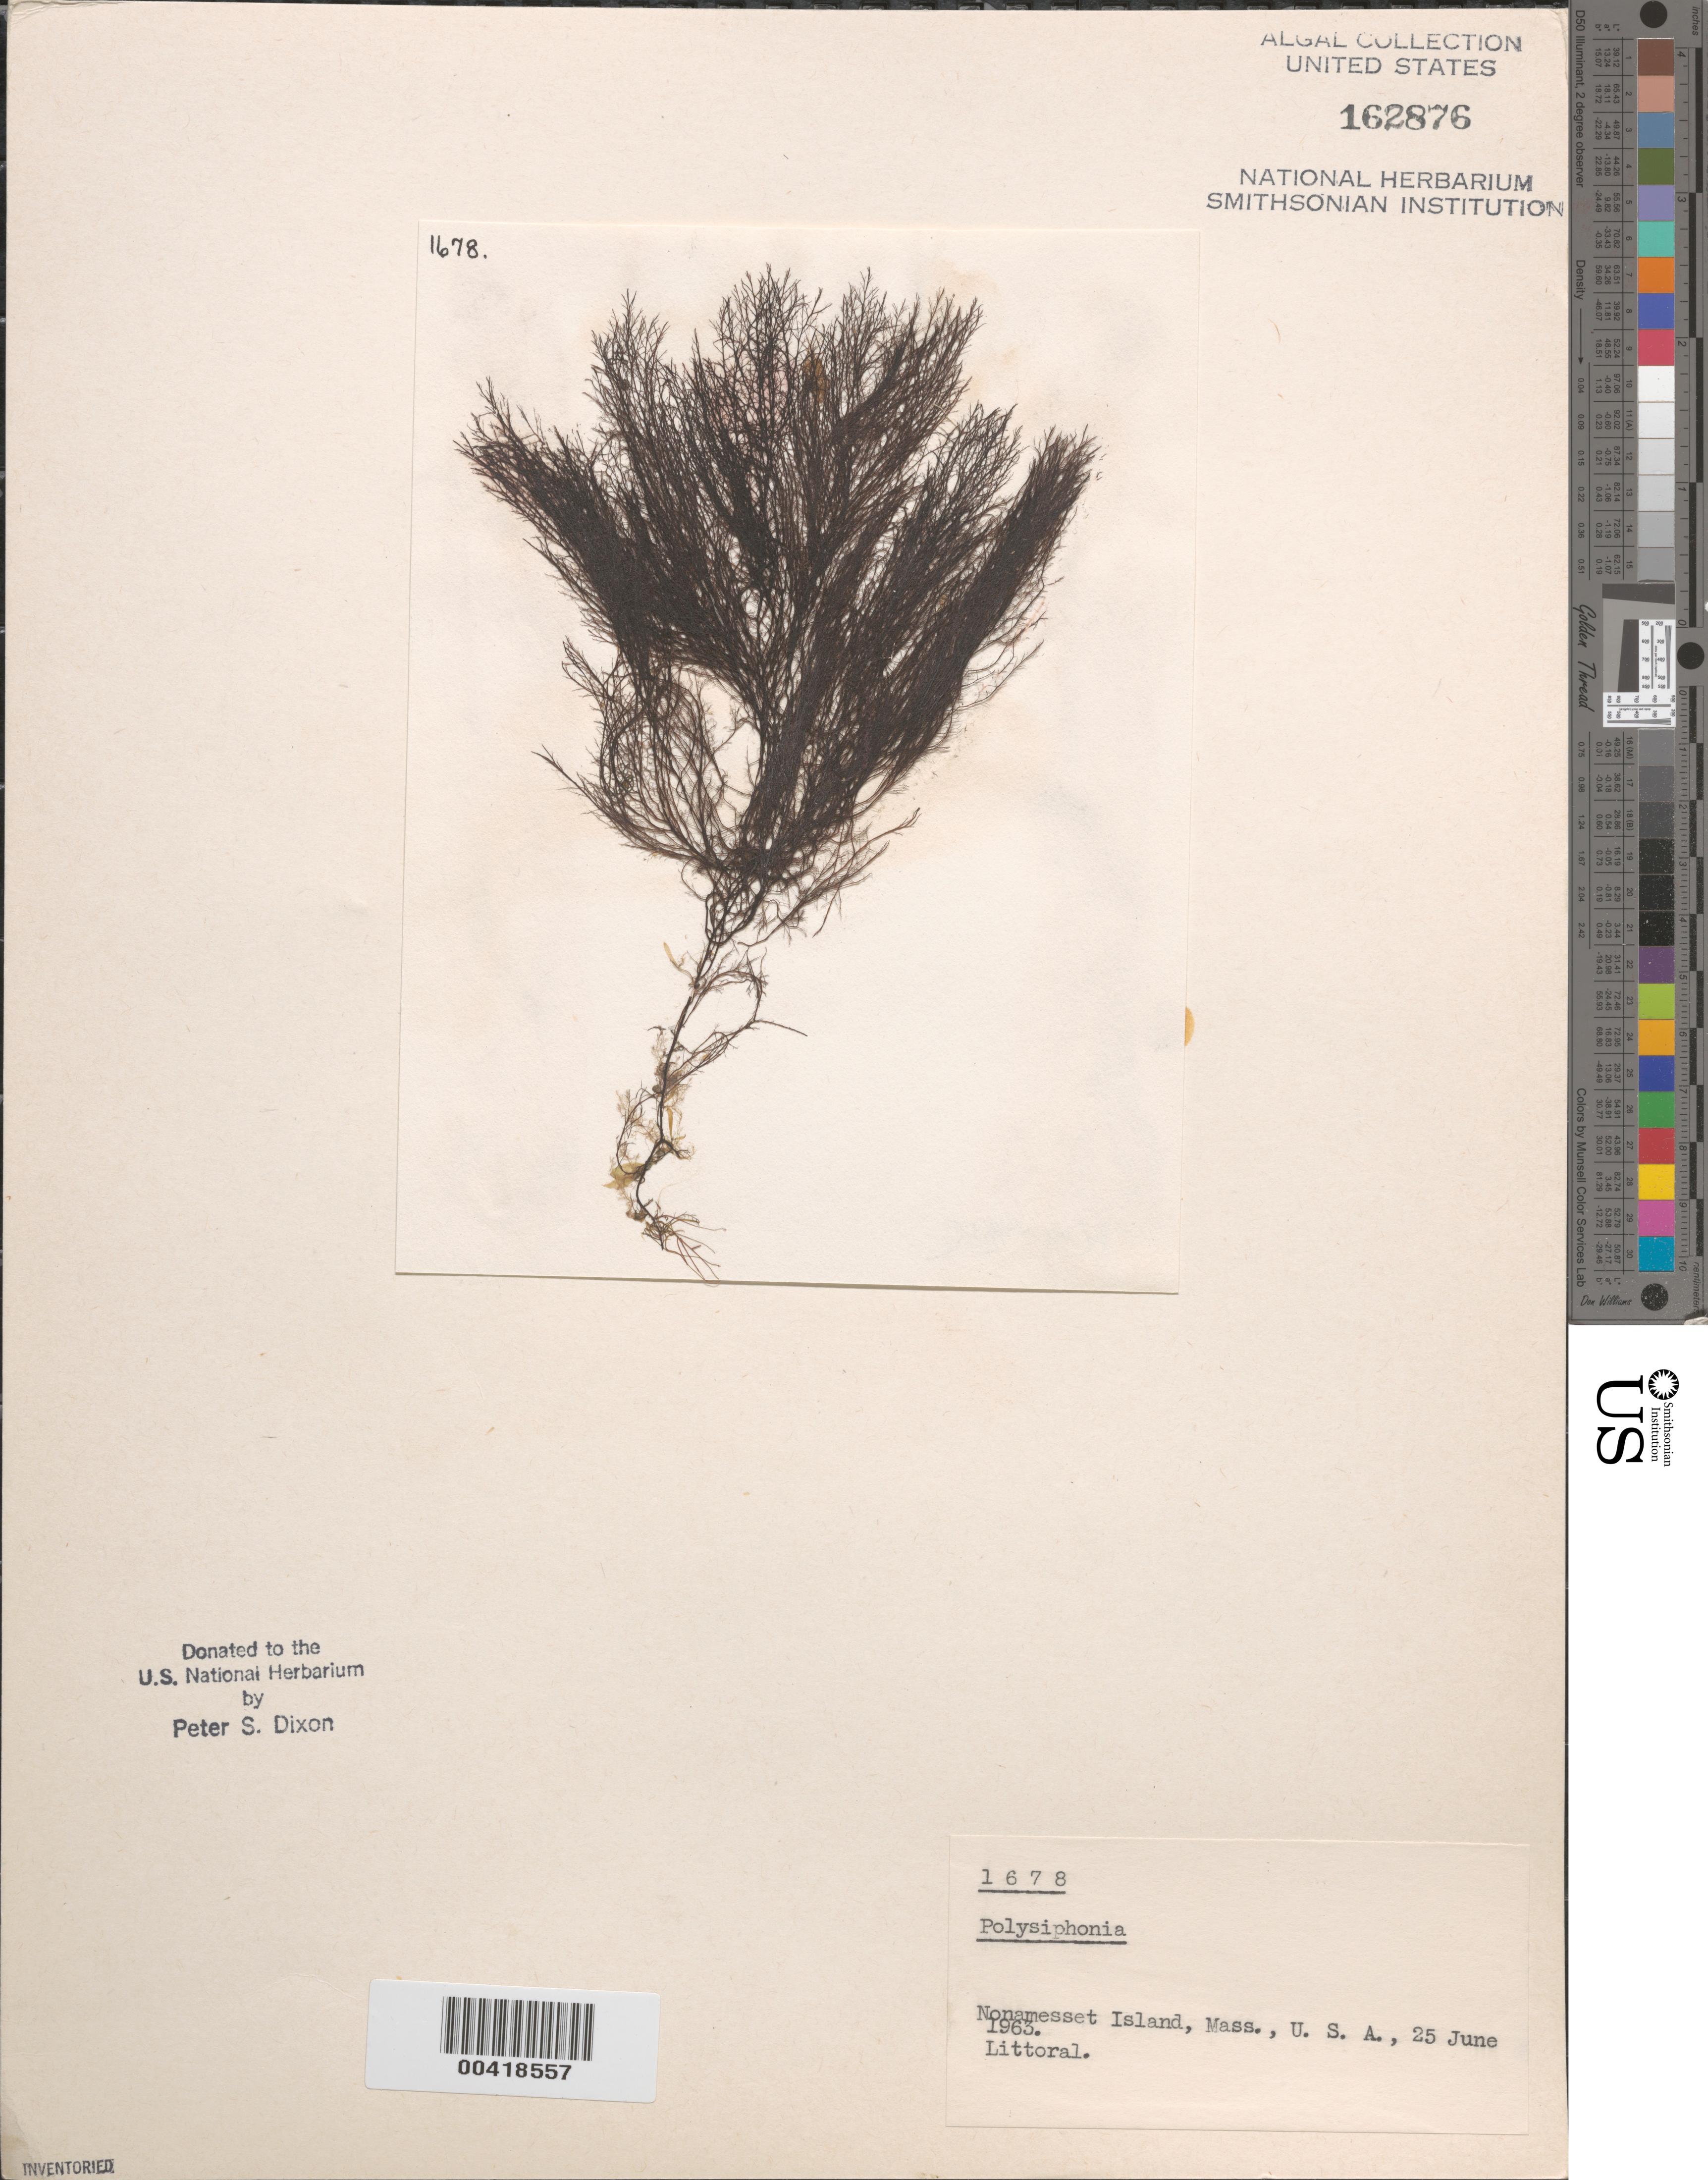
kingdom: Plantae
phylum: Rhodophyta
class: Florideophyceae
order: Ceramiales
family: Rhodomelaceae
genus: Polysiphonia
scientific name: Polysiphonia sp.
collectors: P. S. Dixon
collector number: PSD 1678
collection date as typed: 25 Jun 1963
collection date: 1963-06-25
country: United States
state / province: Massachusetts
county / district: Dukes County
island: Nonamesset Island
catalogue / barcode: US 162876